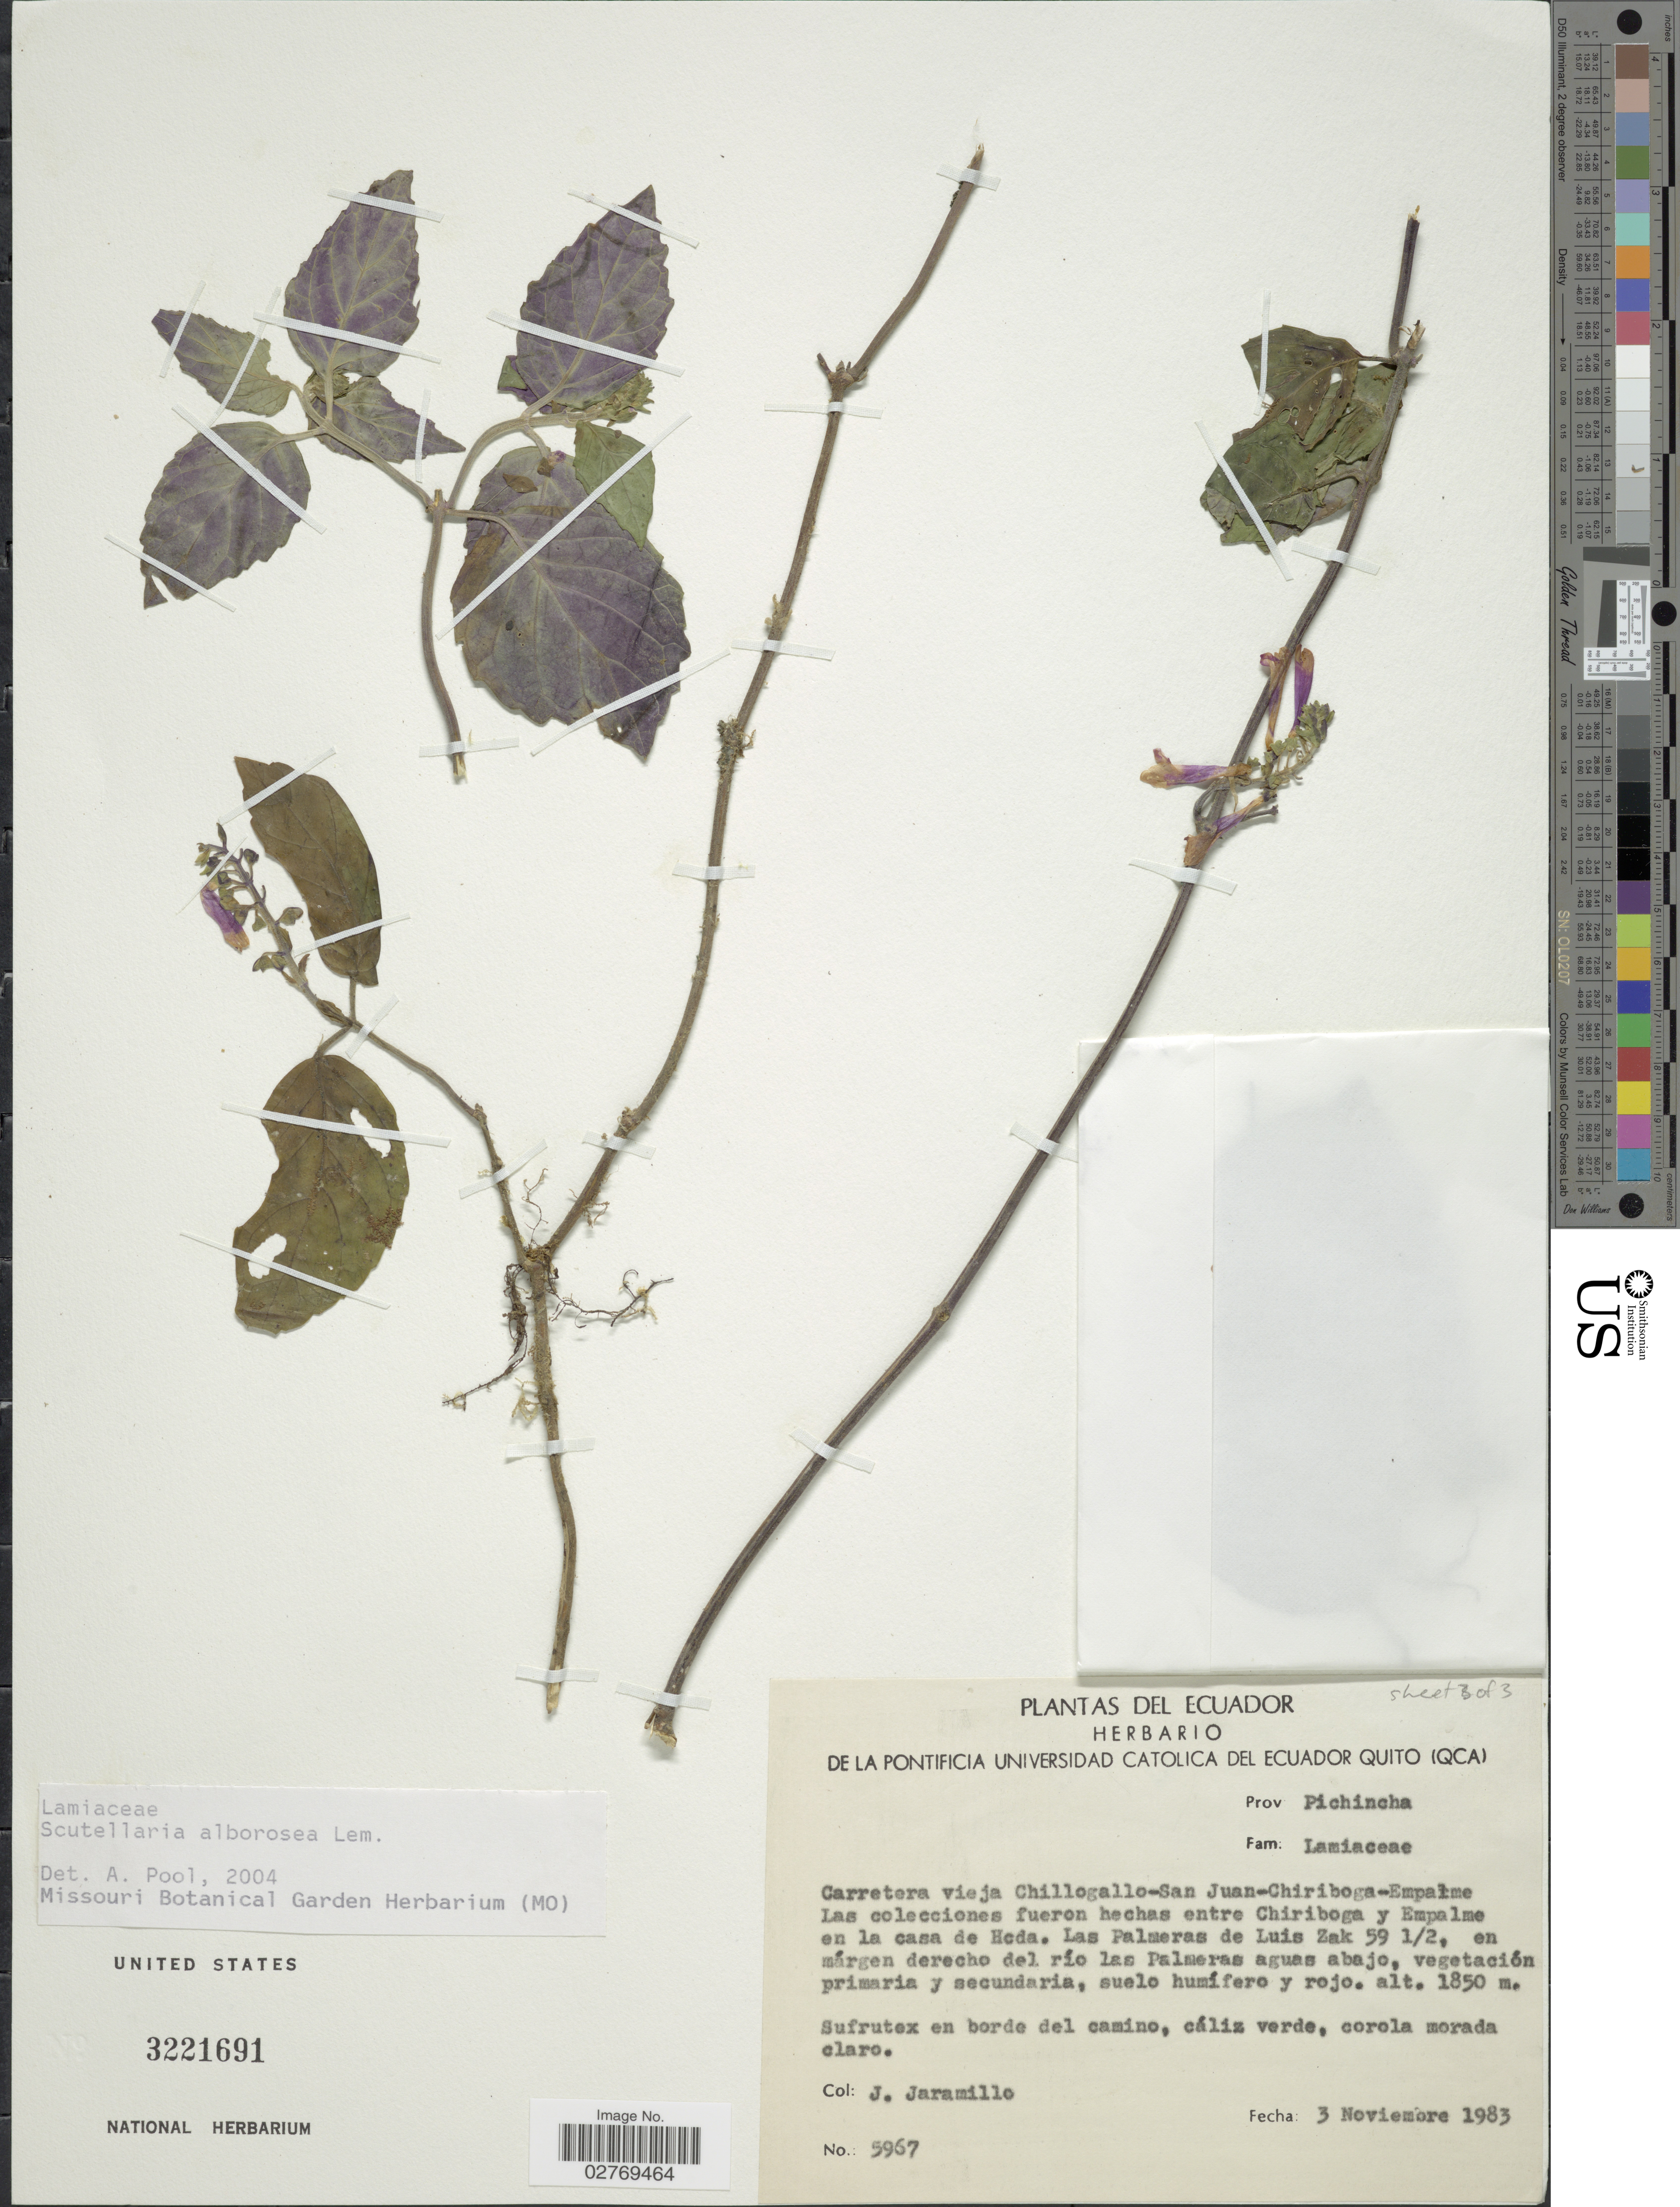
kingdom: Plantae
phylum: Tracheophyta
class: Magnoliopsida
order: Lamiales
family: Lamiaceae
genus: Scutellaria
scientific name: Scutellaria alborosea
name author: Lem.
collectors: J. Jaramillo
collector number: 5967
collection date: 1983-11-03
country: Ecuador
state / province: Pichincha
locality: Carretera vieja Chillogallo-San Juan-Chiriboga-Empalme. Las colecciones fueron hechas entre Chiriboga y Empalme en la casa de Heda. Las Palmeras de Luis Zak 59 1/2, en márgen derecho del río las Palmeras aguas abajo.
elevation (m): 1850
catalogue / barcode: US 3221691